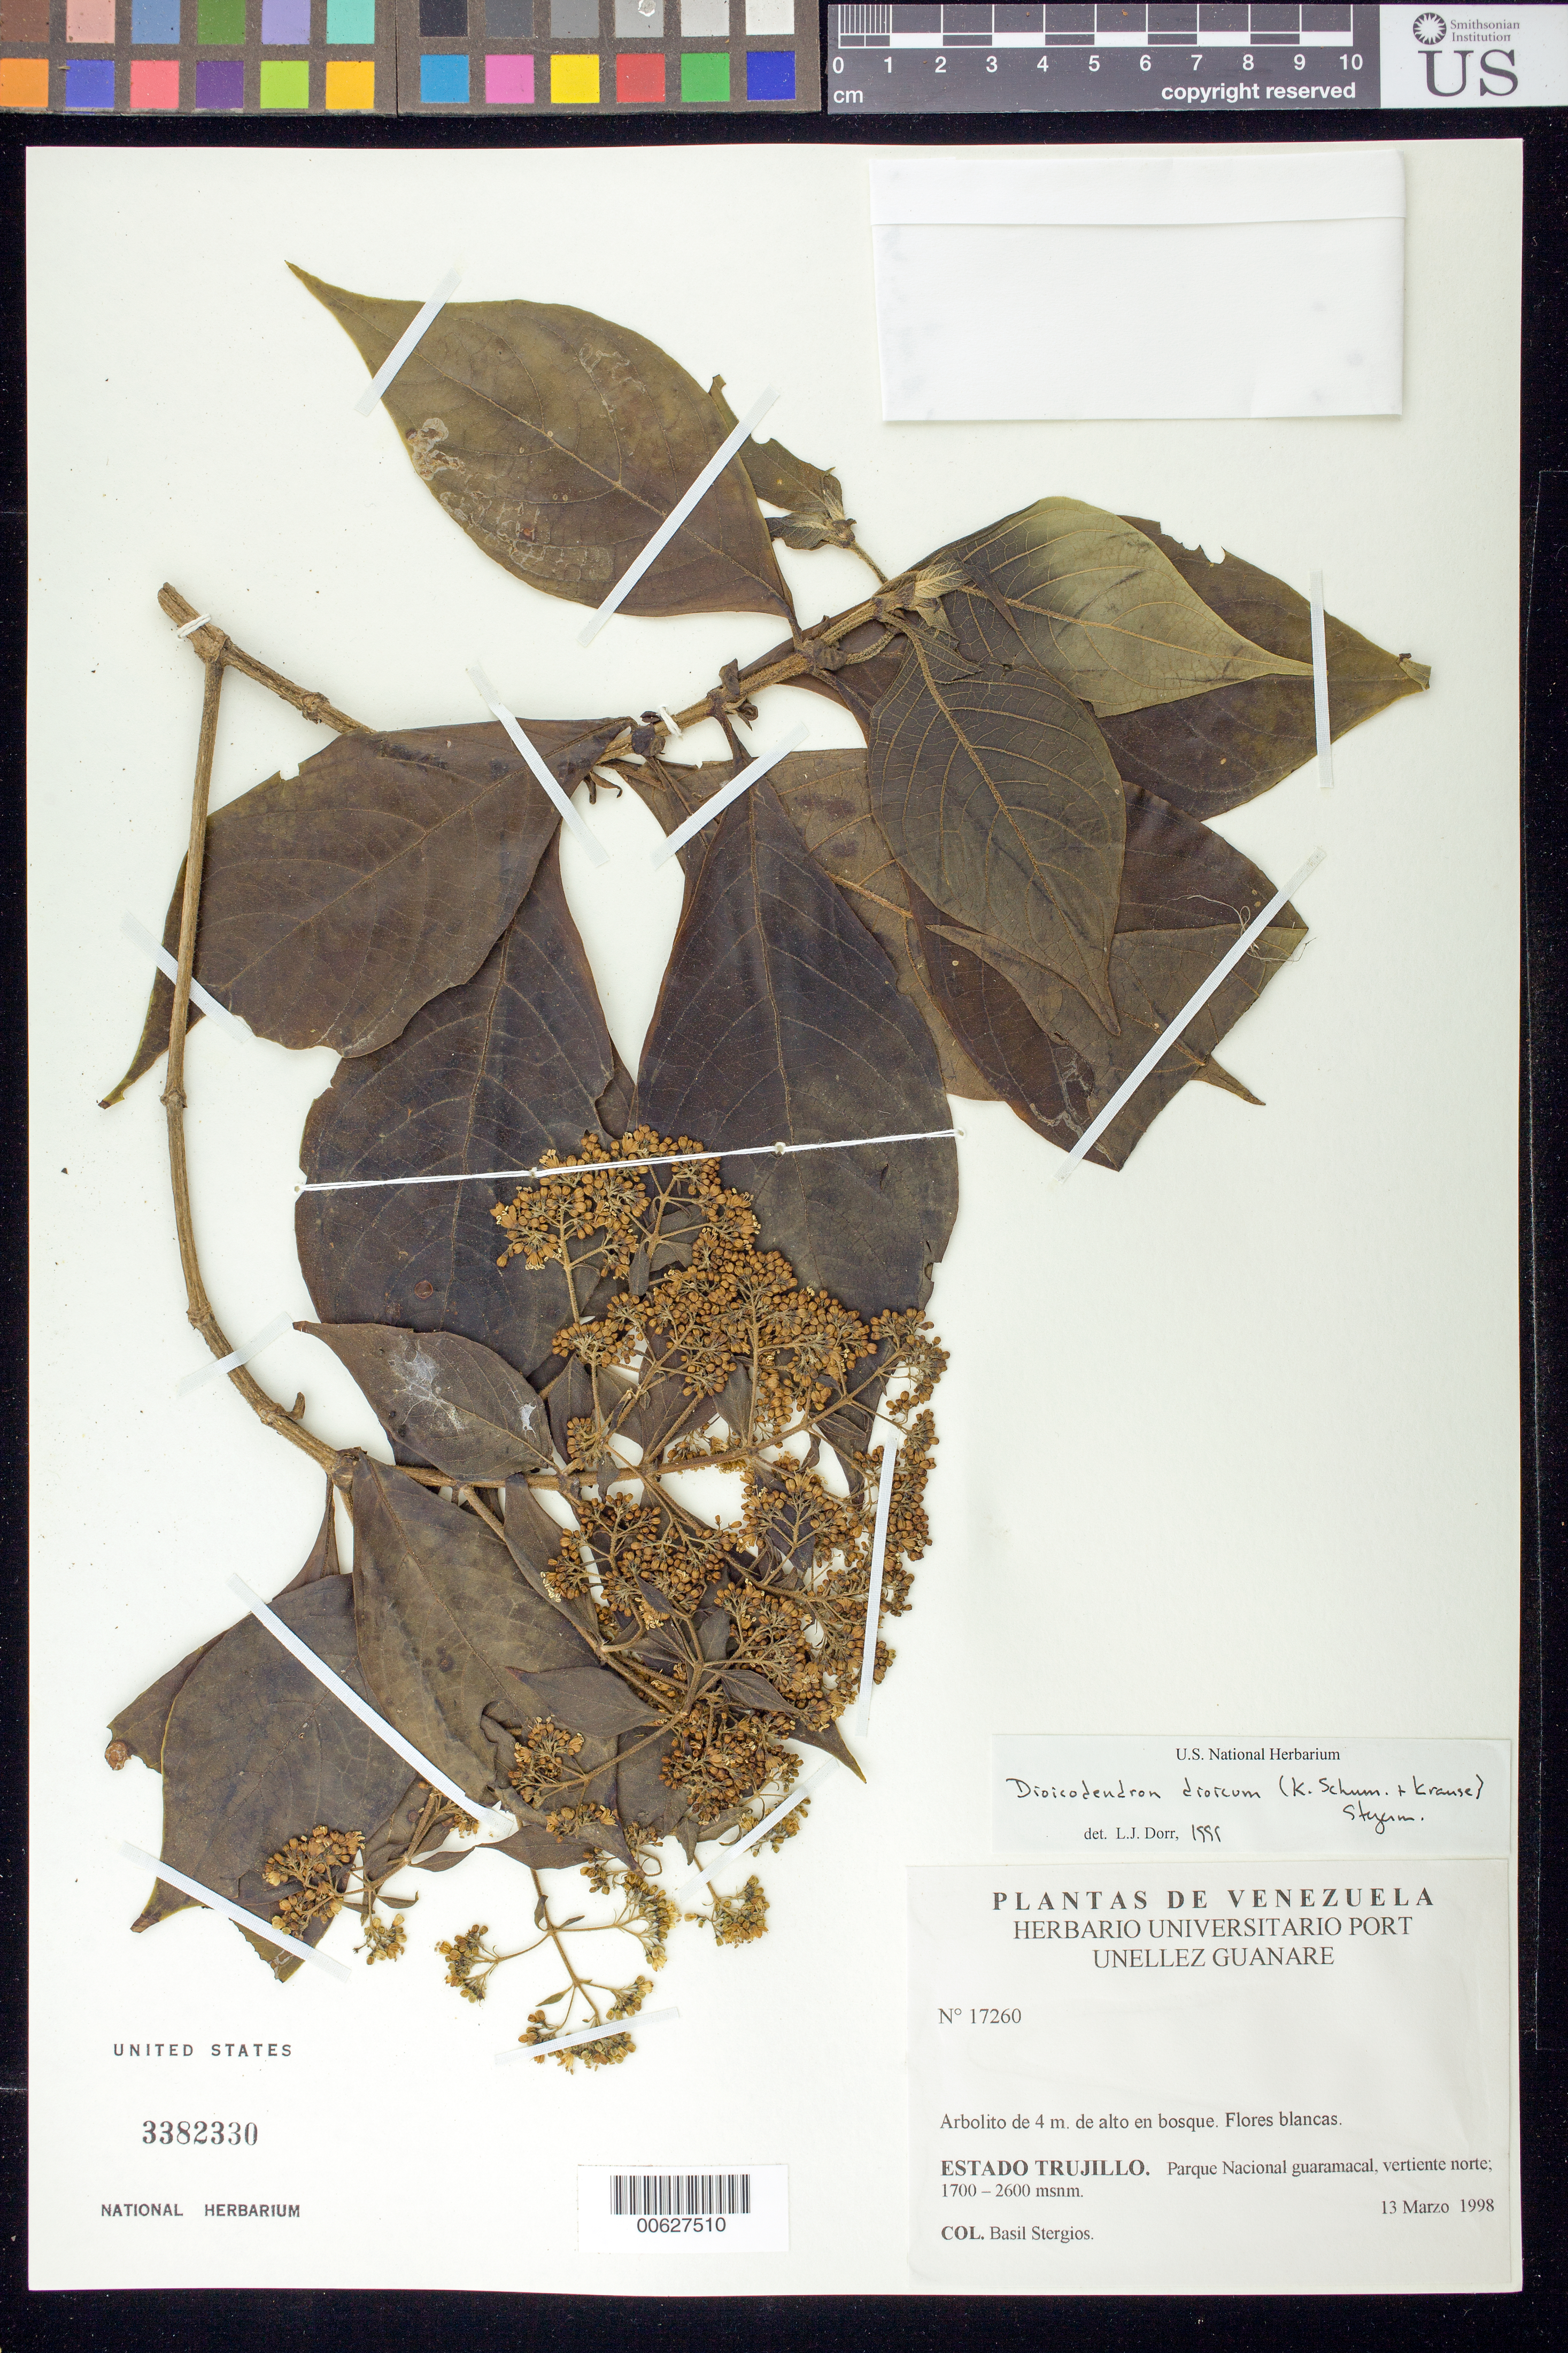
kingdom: Plantae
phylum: Tracheophyta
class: Magnoliopsida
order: Gentianales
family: Rubiaceae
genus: Dioicodendron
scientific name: Dioicodendron dioicum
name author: (K. Schum. & Krause) Steyerm.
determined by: Dorr, L. J., (BOT), Smithsonian Institution - National Museum of Natural History (UNITED STATES)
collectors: B. G. Stergios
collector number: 17260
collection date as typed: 13 Mar 1998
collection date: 1998-03-13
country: Venezuela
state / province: Trujillo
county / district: Boconó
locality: Parque Nacional Guaramacal, vertiente N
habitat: En Bosque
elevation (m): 1700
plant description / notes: CTES, PORT, US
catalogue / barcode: US 3382330